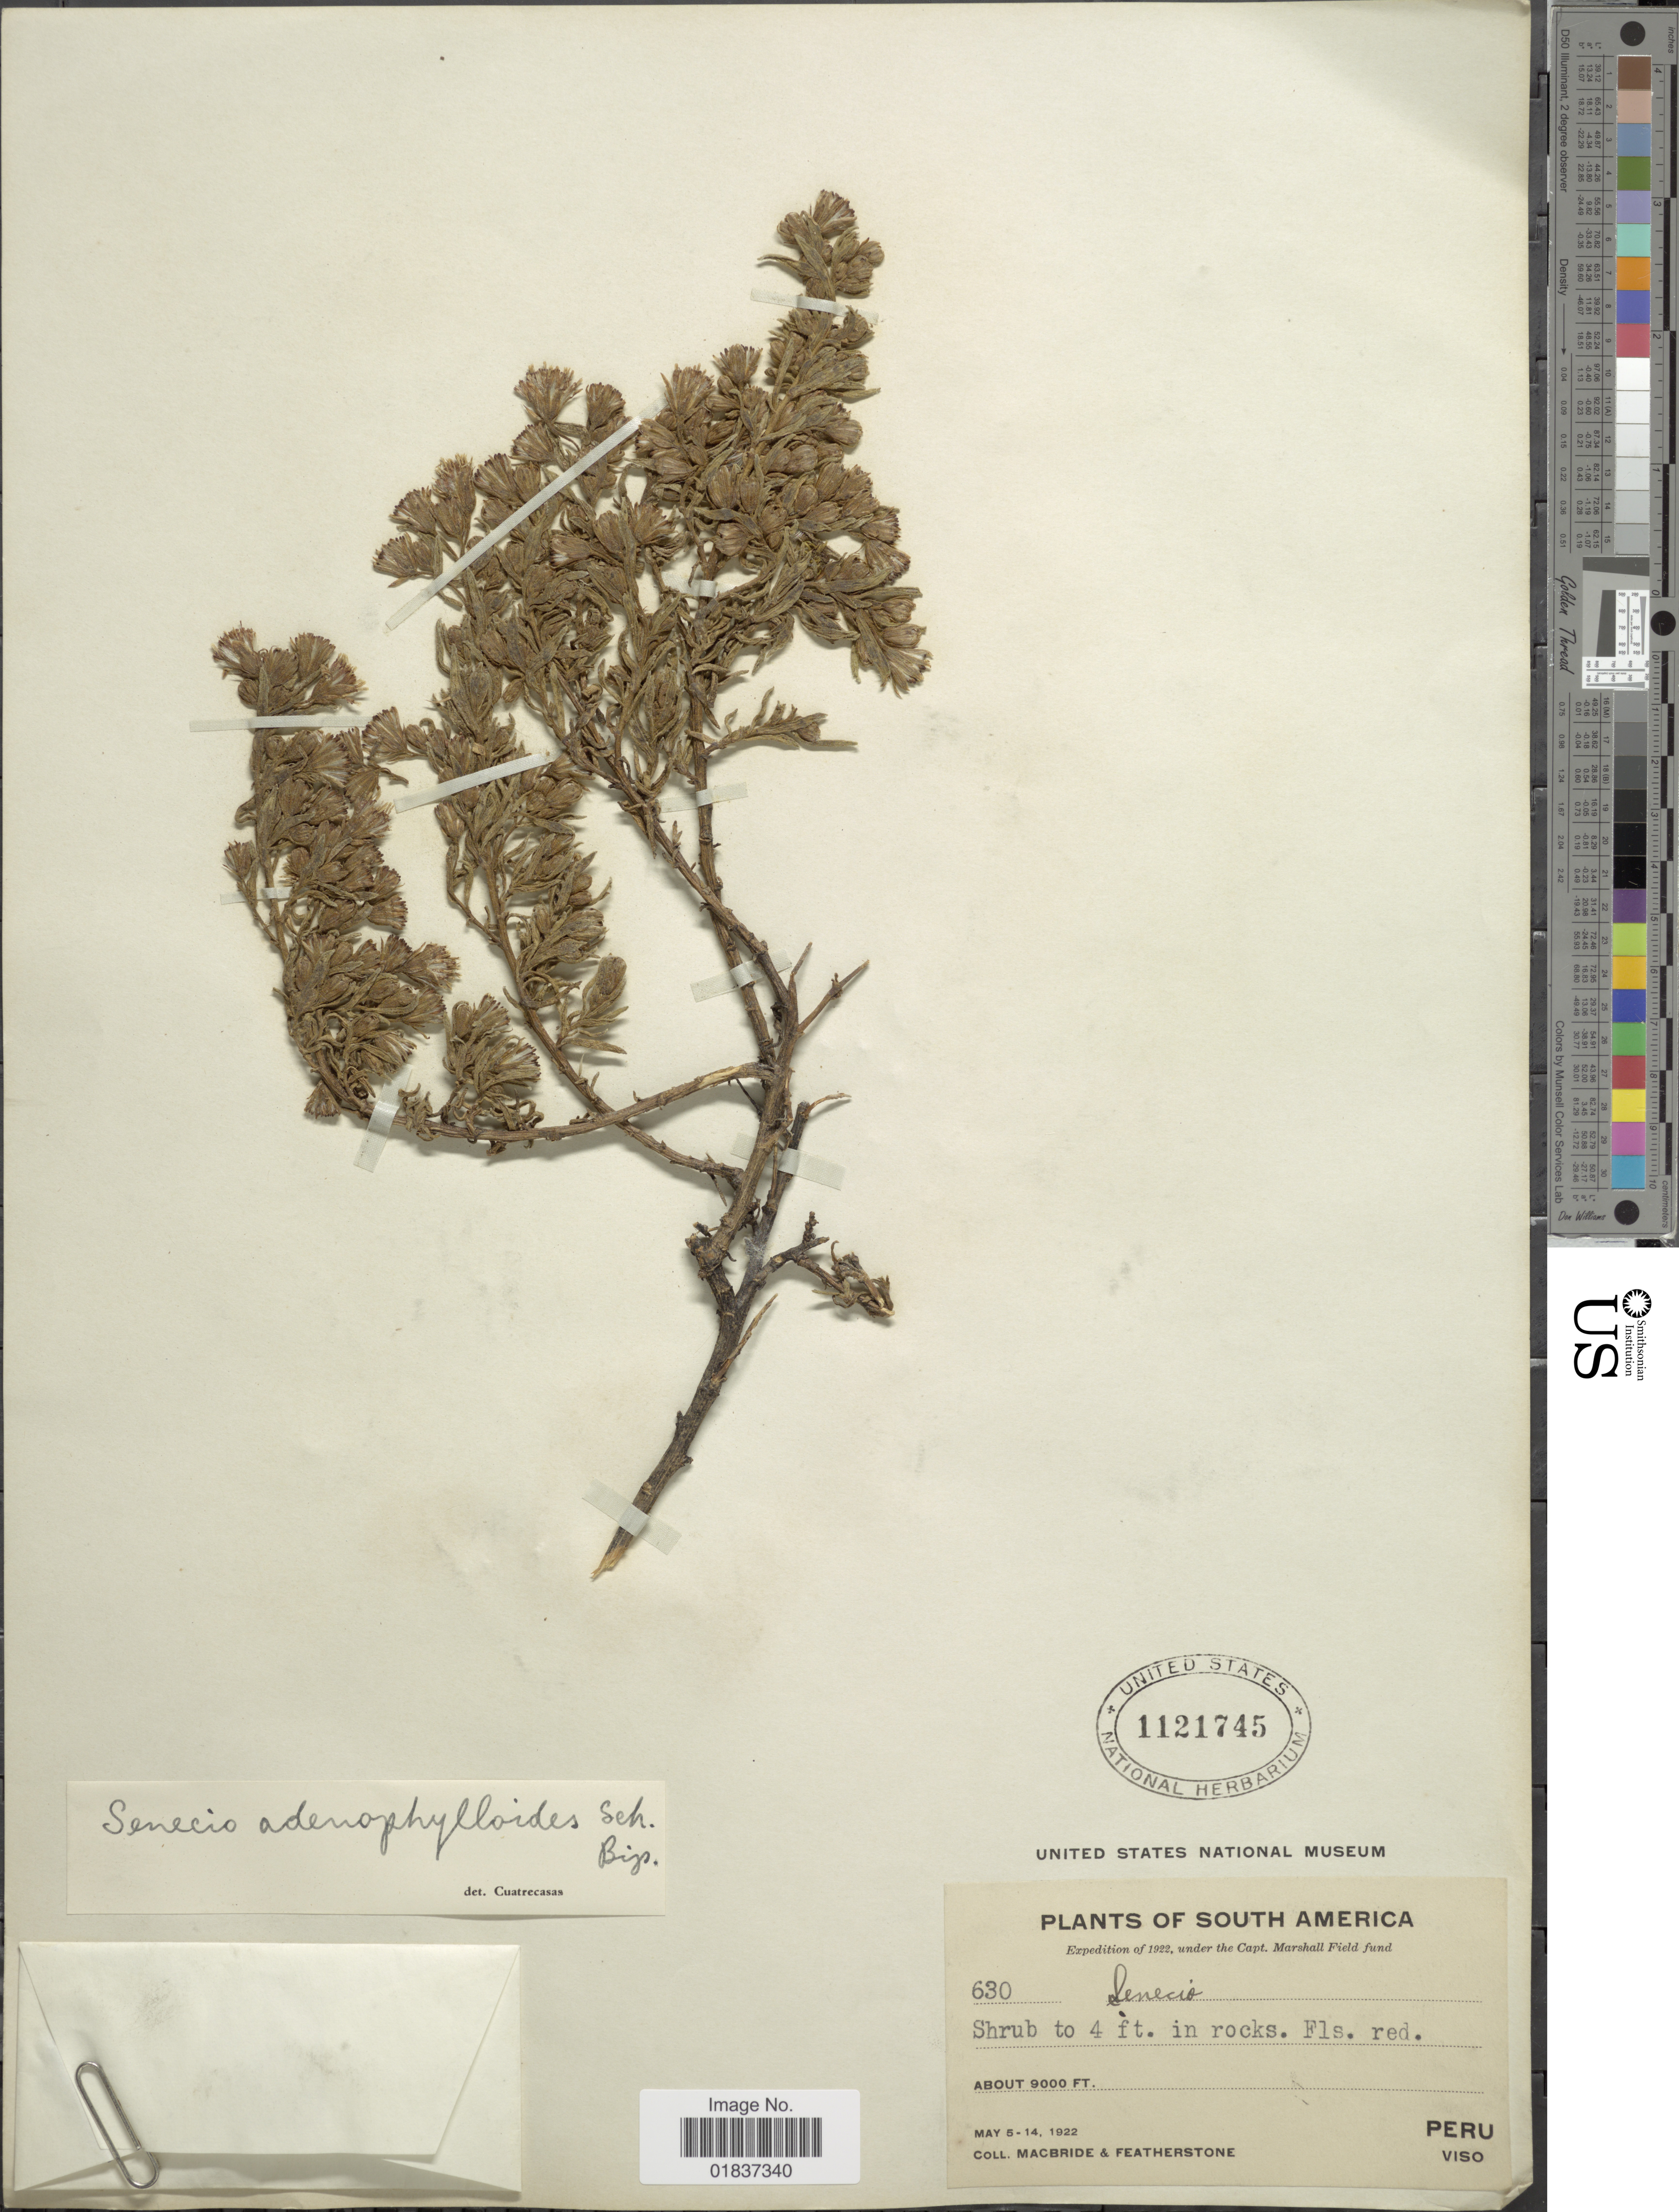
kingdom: Plantae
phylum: Tracheophyta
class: Magnoliopsida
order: Asterales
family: Asteraceae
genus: Senecio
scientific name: Senecio rufescens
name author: DC.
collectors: J. F. Macbride & -. Featherstone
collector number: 630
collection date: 1922-05-05/1922-05-14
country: Peru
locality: Viso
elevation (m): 2743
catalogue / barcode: US 1121745